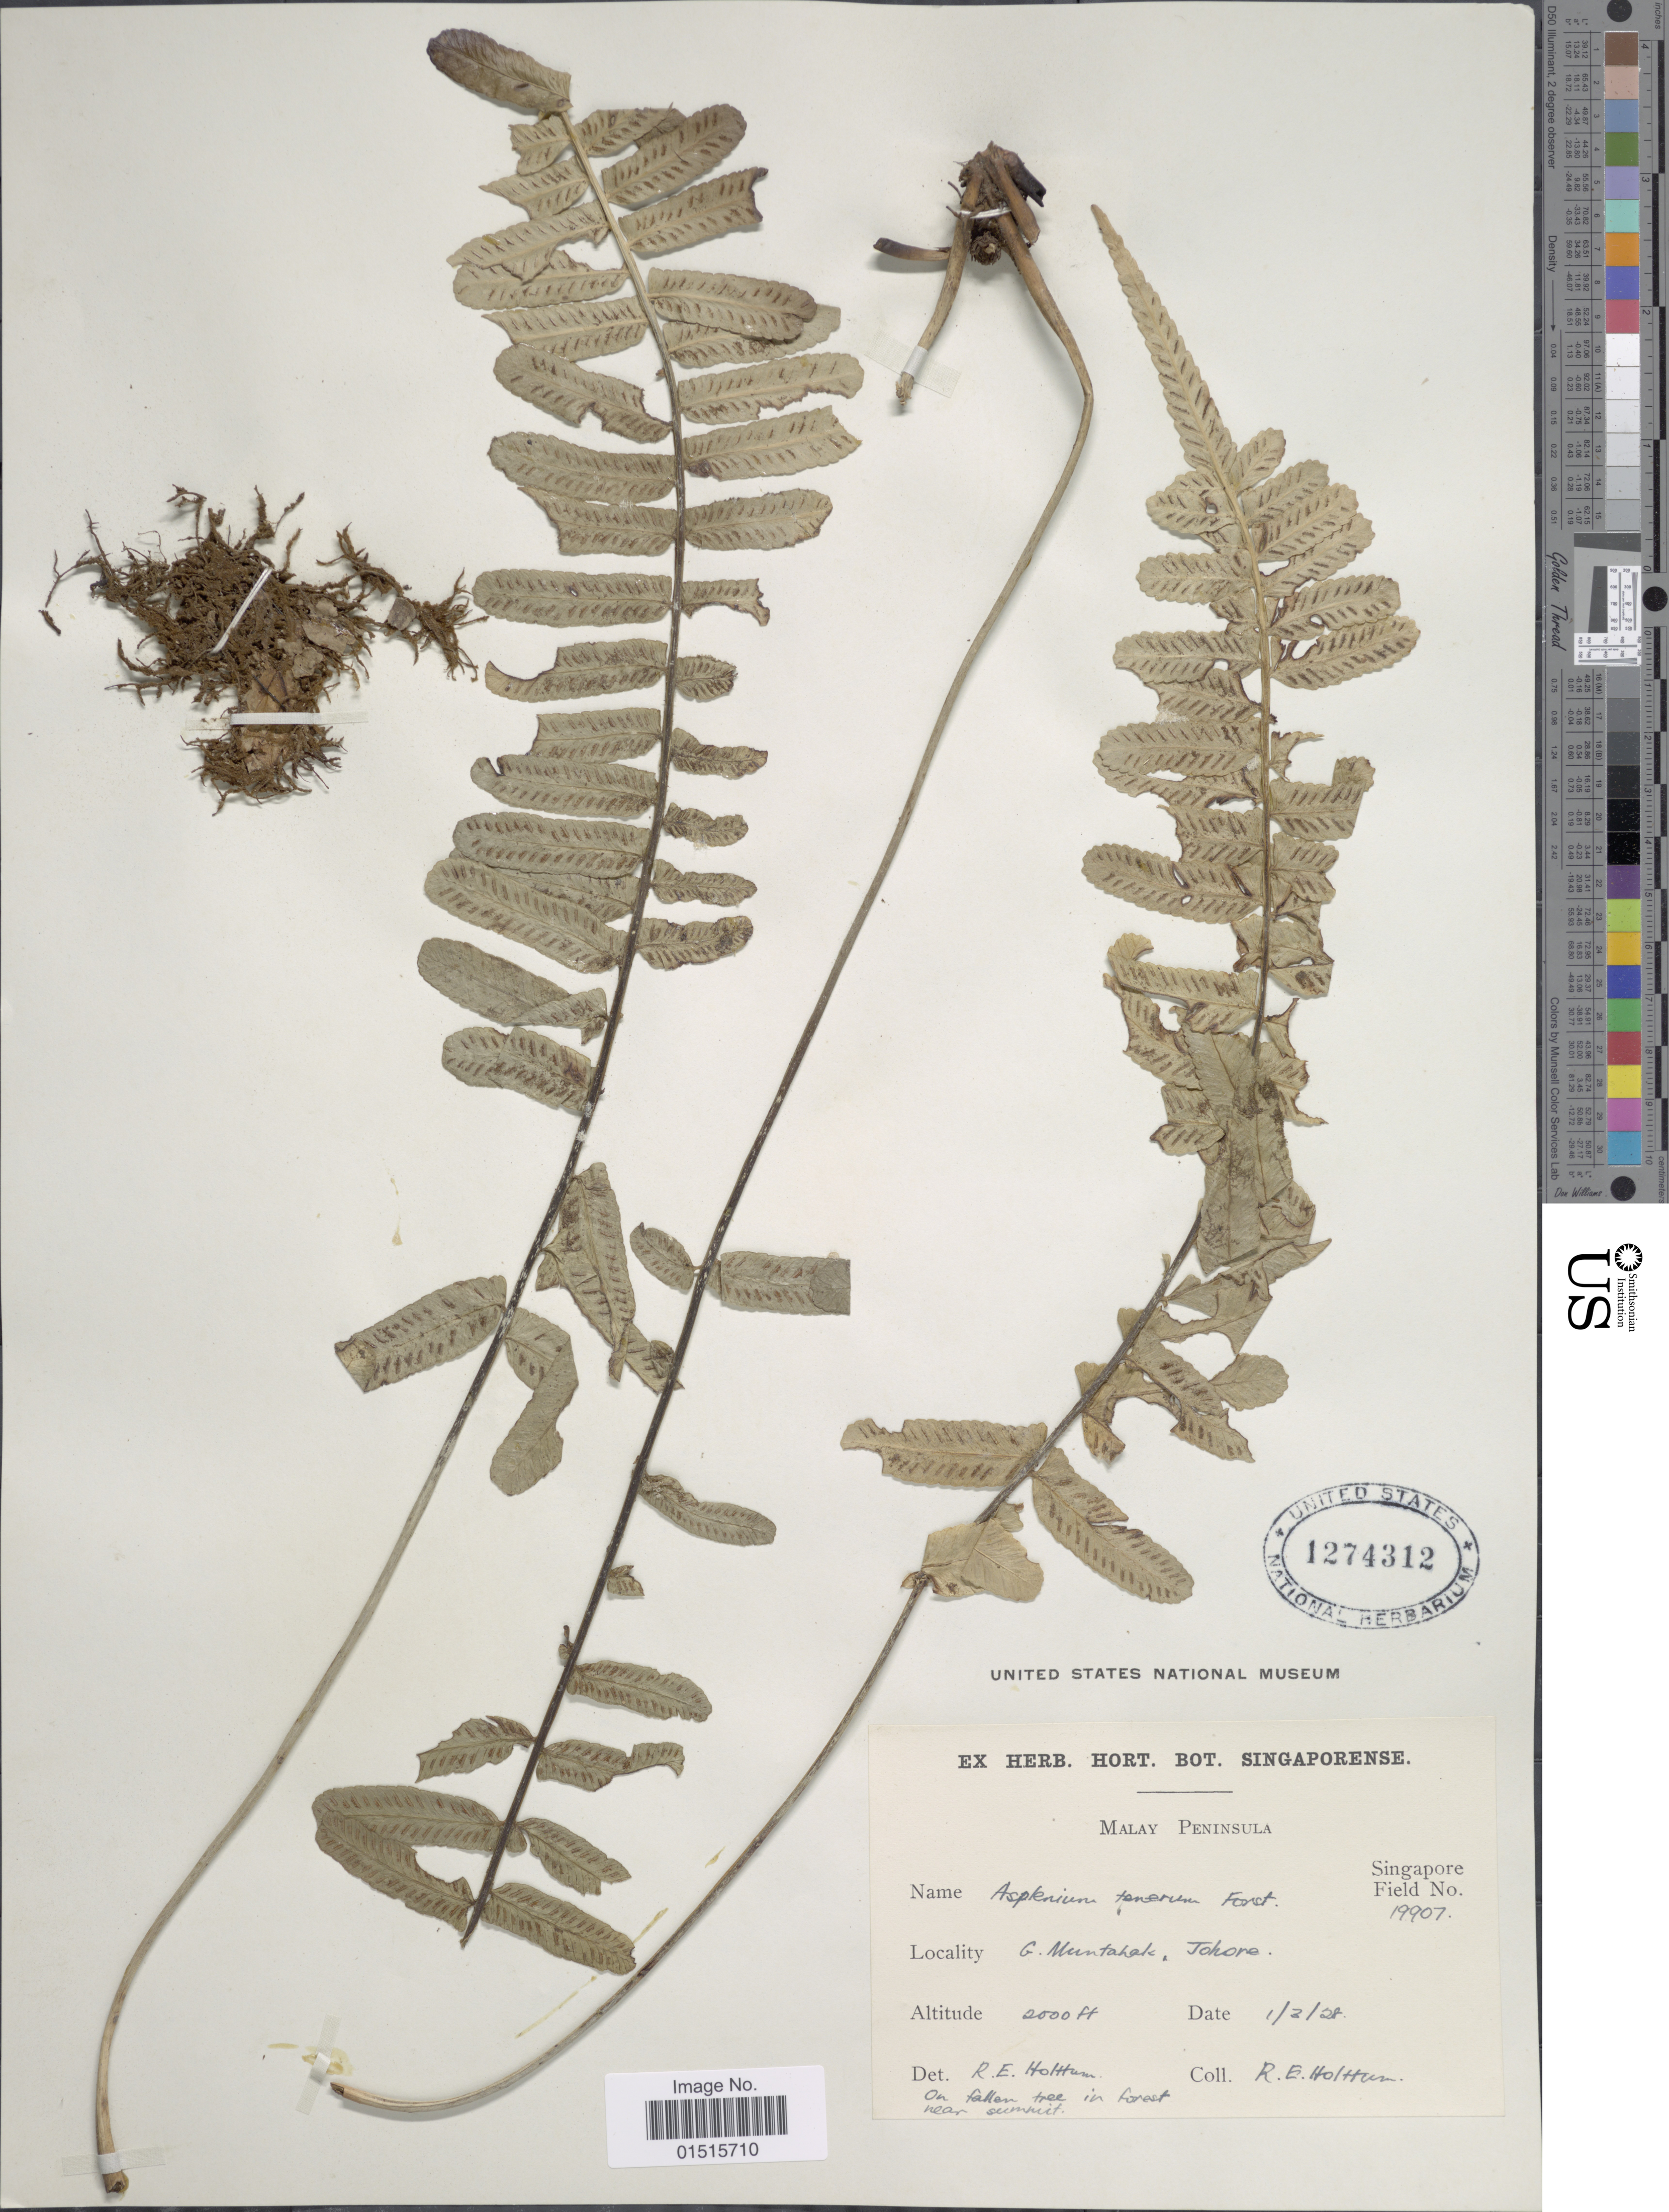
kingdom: Plantae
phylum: Tracheophyta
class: Polypodiopsida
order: Polypodiales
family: Aspleniaceae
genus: Asplenium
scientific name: Asplenium tenerum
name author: G. Forst.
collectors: R. E. Holttum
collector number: Singapore Field 19907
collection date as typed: Transcribed d/m/y: 1/3/28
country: Singapore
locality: G. Muntahak, Tohore. Malay Peninsula.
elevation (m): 610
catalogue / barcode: US 1274312